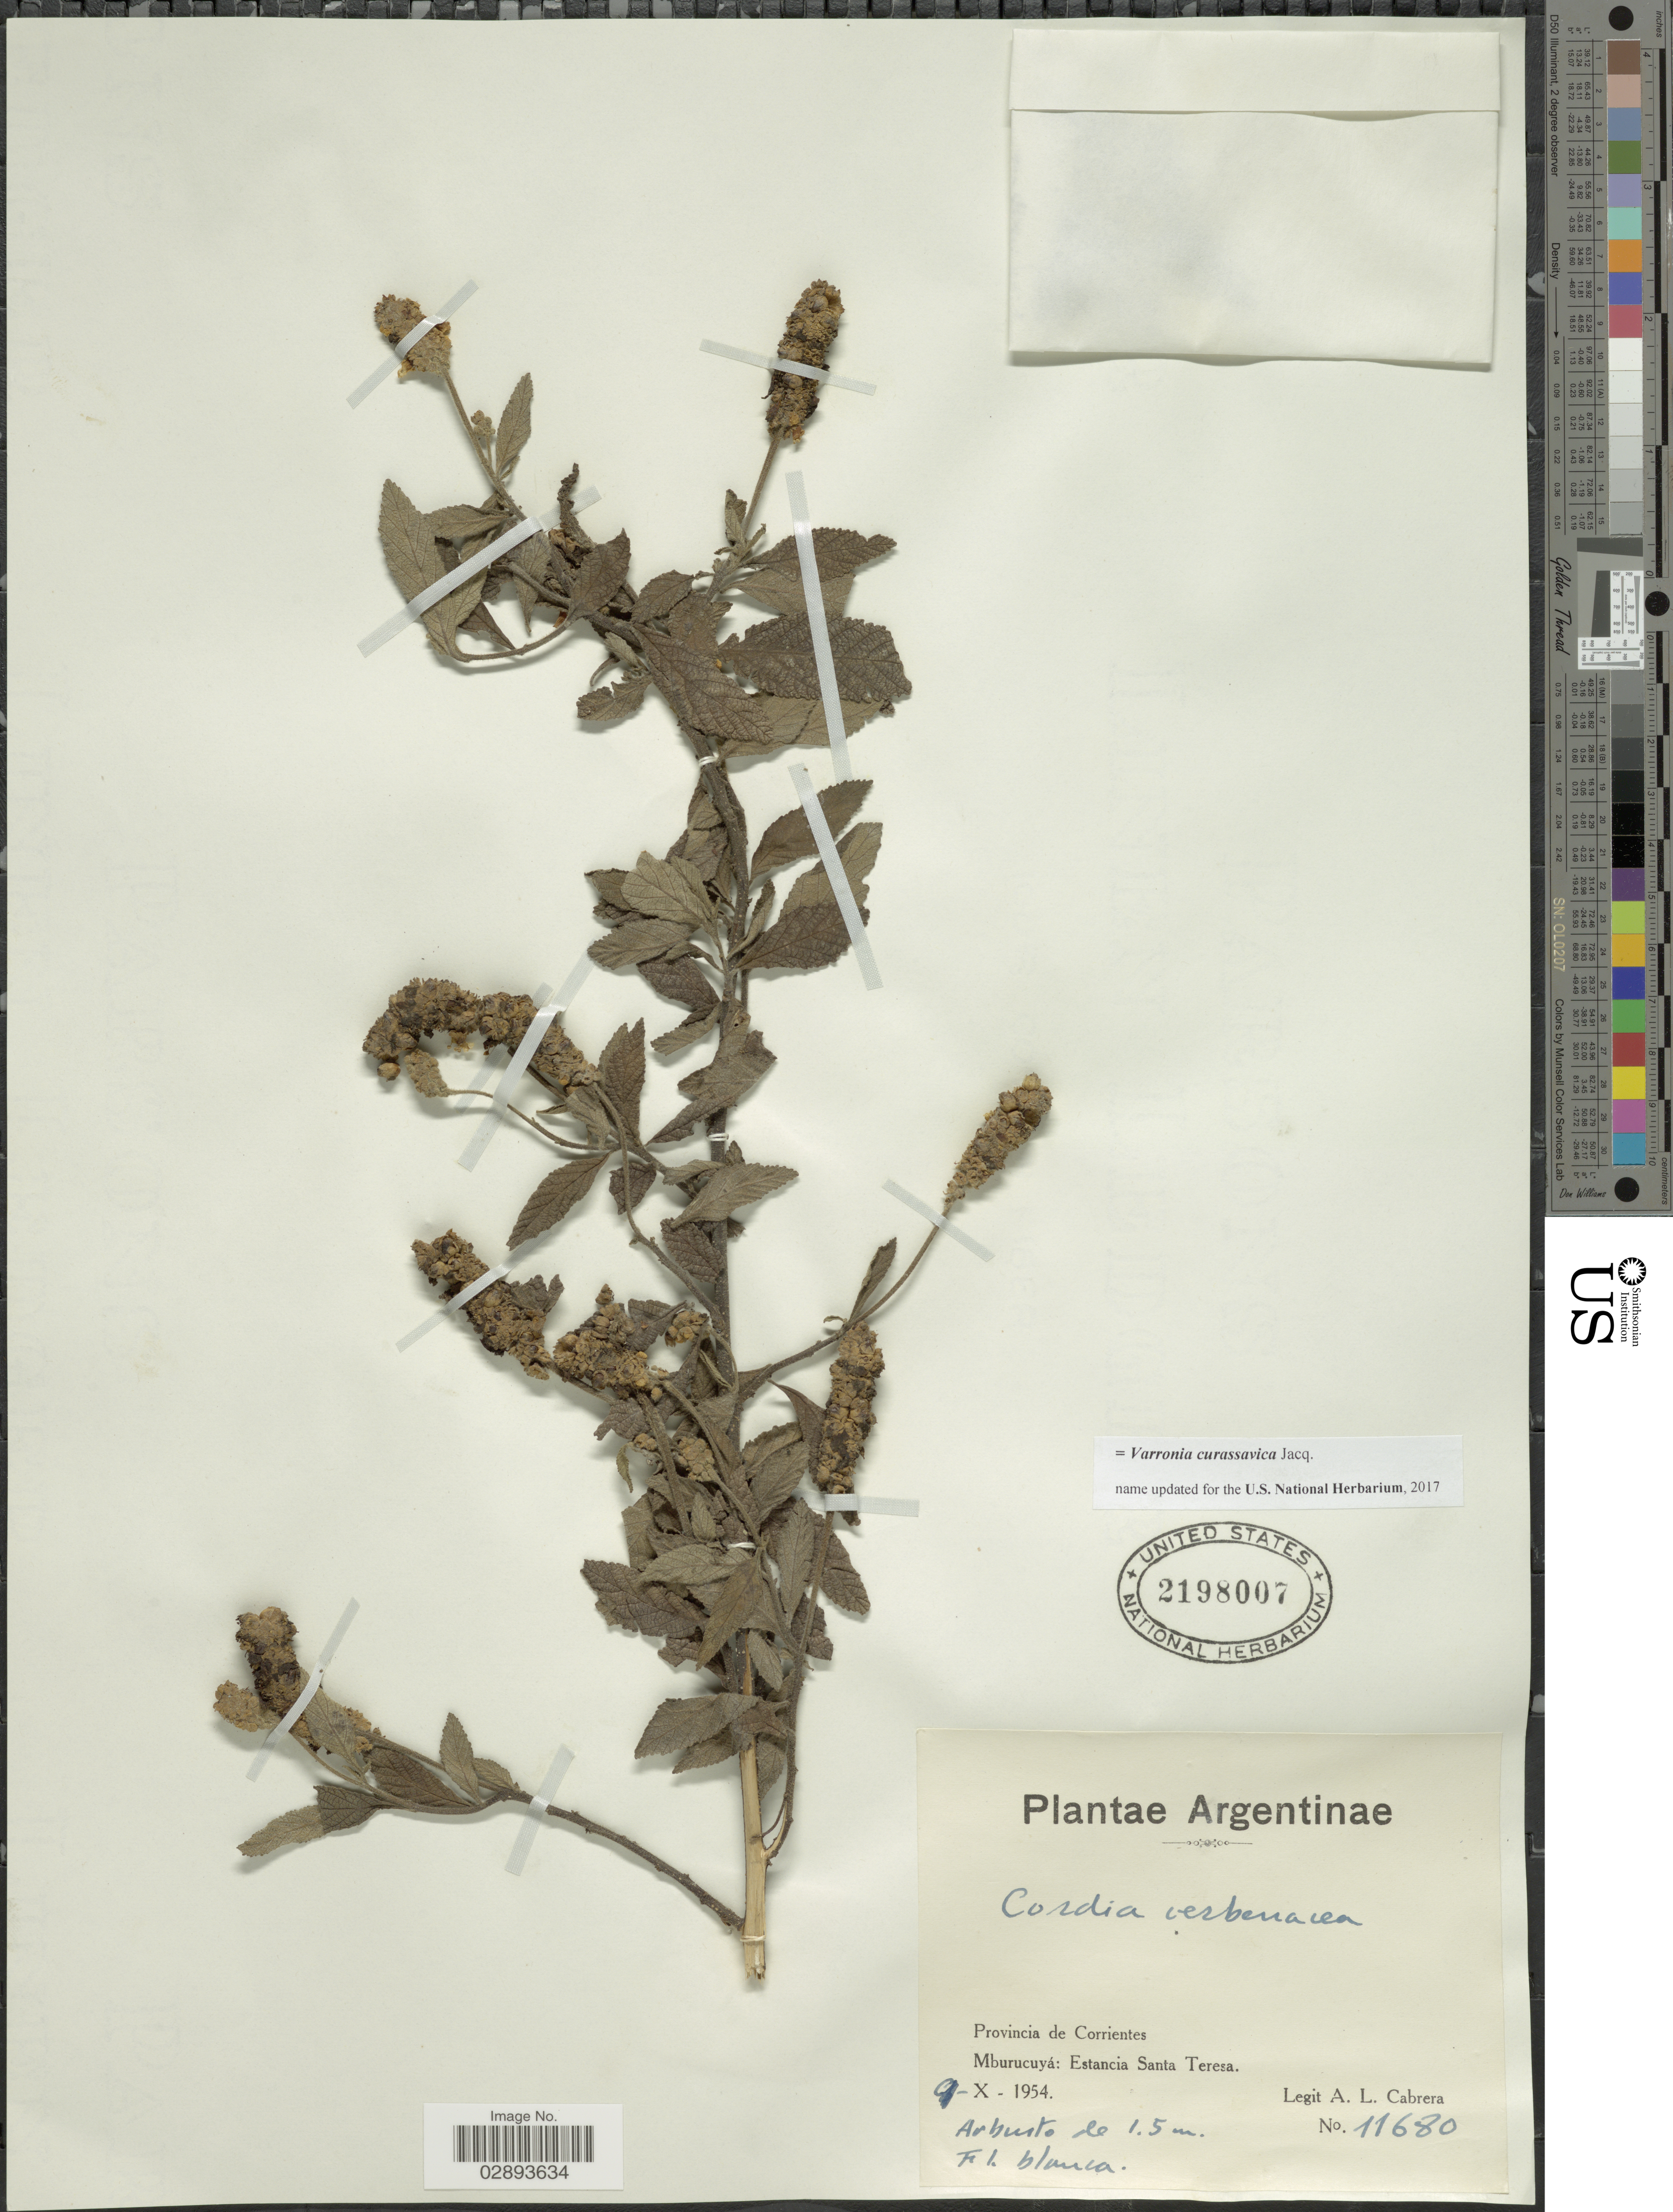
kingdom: Plantae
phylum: Tracheophyta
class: Magnoliopsida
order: Boraginales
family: Cordiaceae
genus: Varronia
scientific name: Varronia curassavica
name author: Jacq.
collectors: A. L. Cabrera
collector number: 11680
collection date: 1954-10-09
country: Argentina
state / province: Corrientes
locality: Provincia de Corrientes, Mburucuyá: Estancia Santa Teresa.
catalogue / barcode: US 2198007